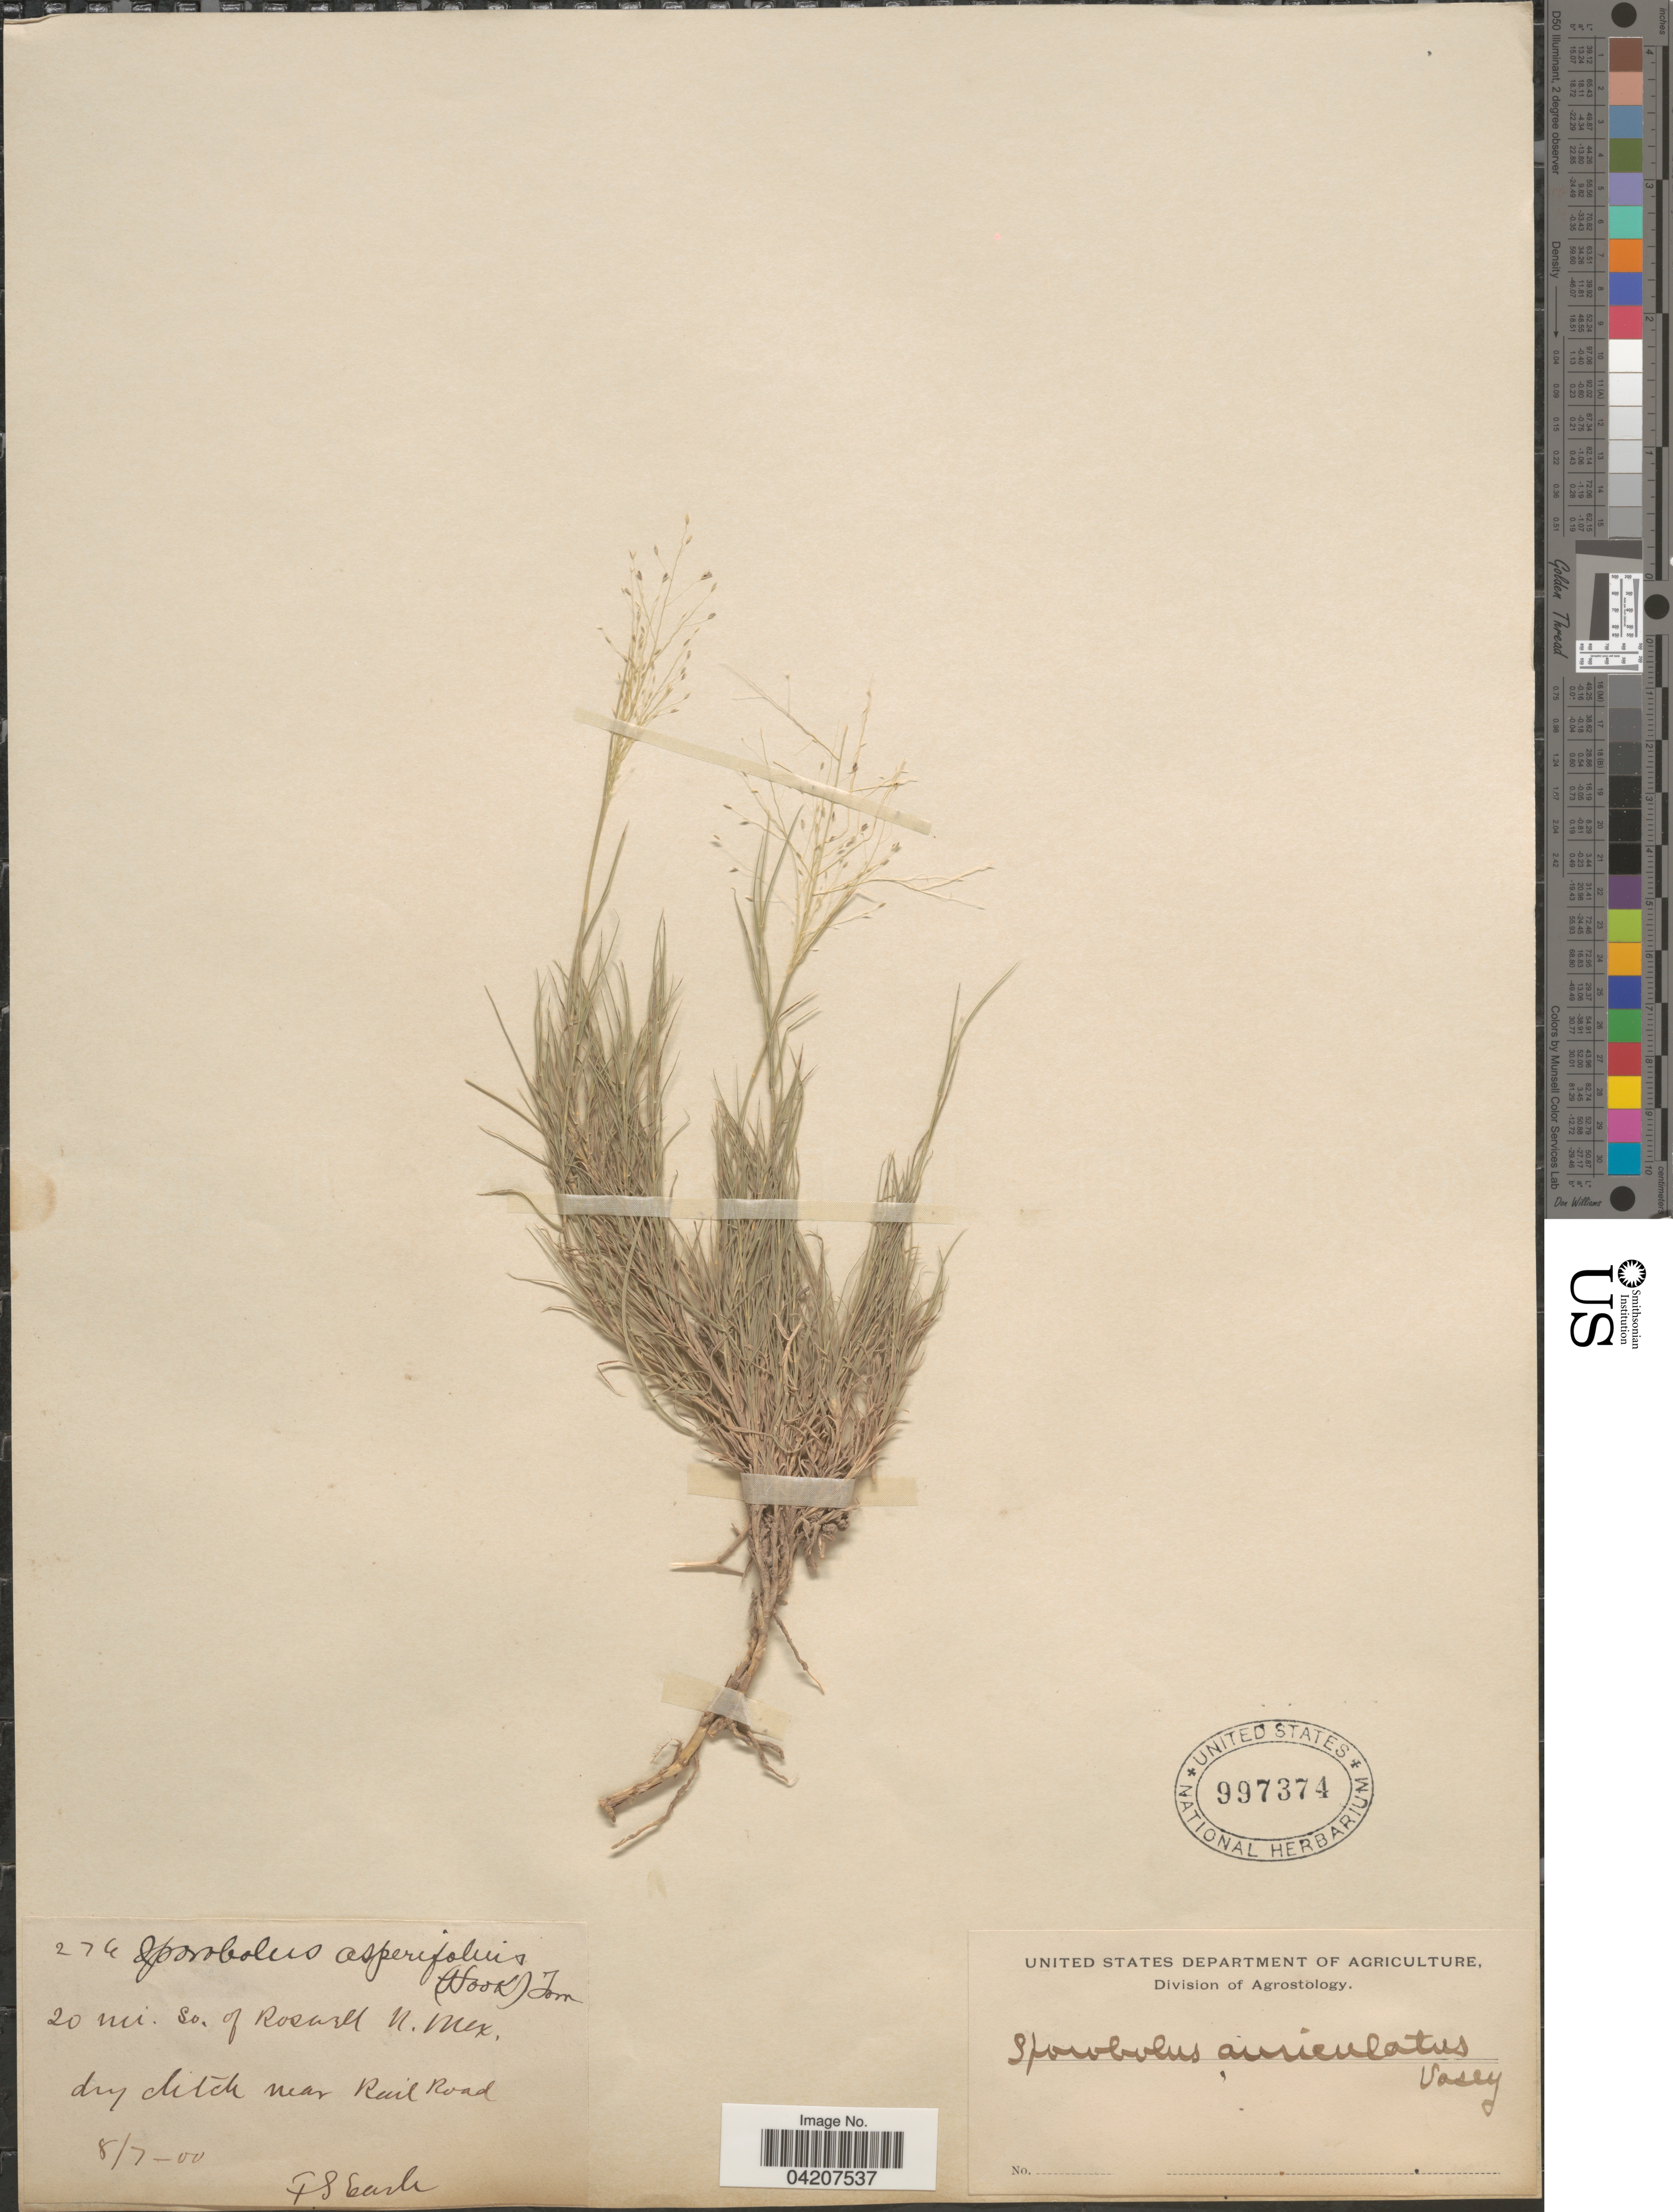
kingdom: Plantae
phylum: Tracheophyta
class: Liliopsida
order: Poales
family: Poaceae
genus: Muhlenbergia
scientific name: Muhlenbergia arenacea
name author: (Buckley) Hitchc.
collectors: F. S. Earle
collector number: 274*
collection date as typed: Transcribed d/m/y: 7/8/0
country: United States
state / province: New Mexico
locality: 20 mi. so. of Roswell. Dry ditch near Rail Road.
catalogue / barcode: US 997374